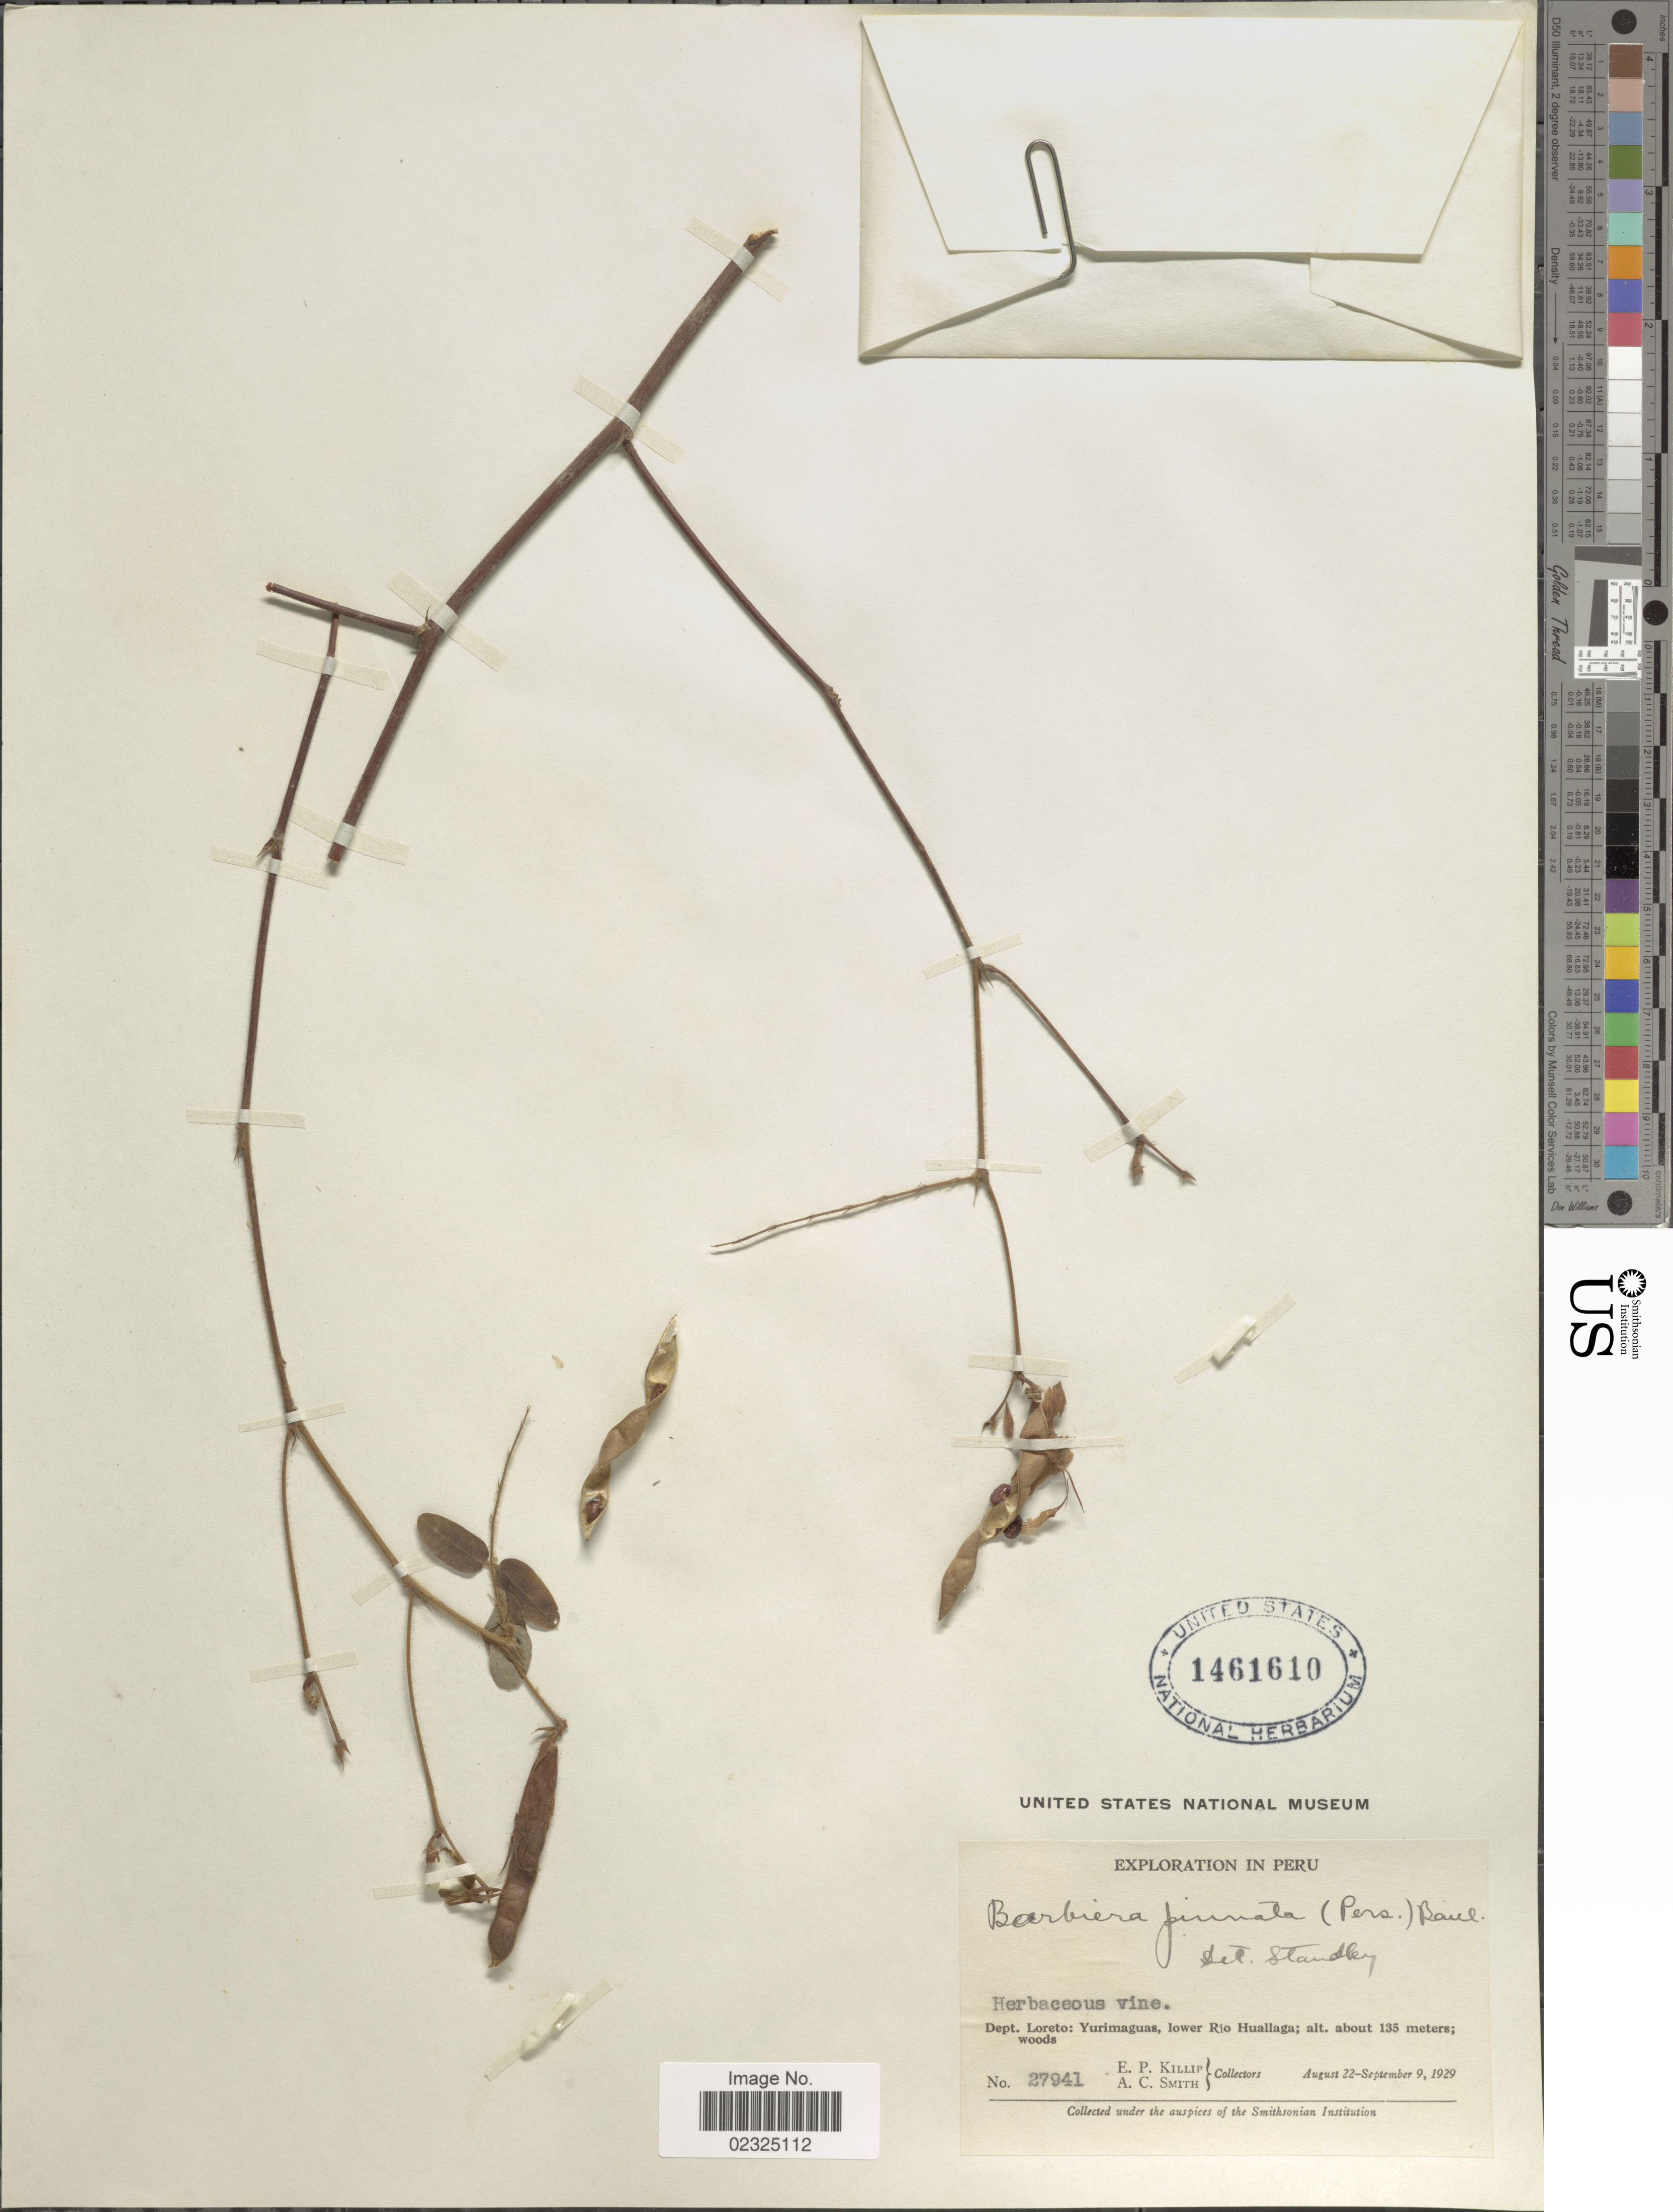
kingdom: Plantae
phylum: Tracheophyta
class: Magnoliopsida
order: Fabales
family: Fabaceae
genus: Barbieria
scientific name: Barbieria sp.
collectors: E. P. Killip & A. C. Smith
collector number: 27941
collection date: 1929-08-22/1929-09-09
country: Peru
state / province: Loreto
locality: Yurimaguas, lower Rio Huallaga.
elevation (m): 135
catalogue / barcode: US 1461610